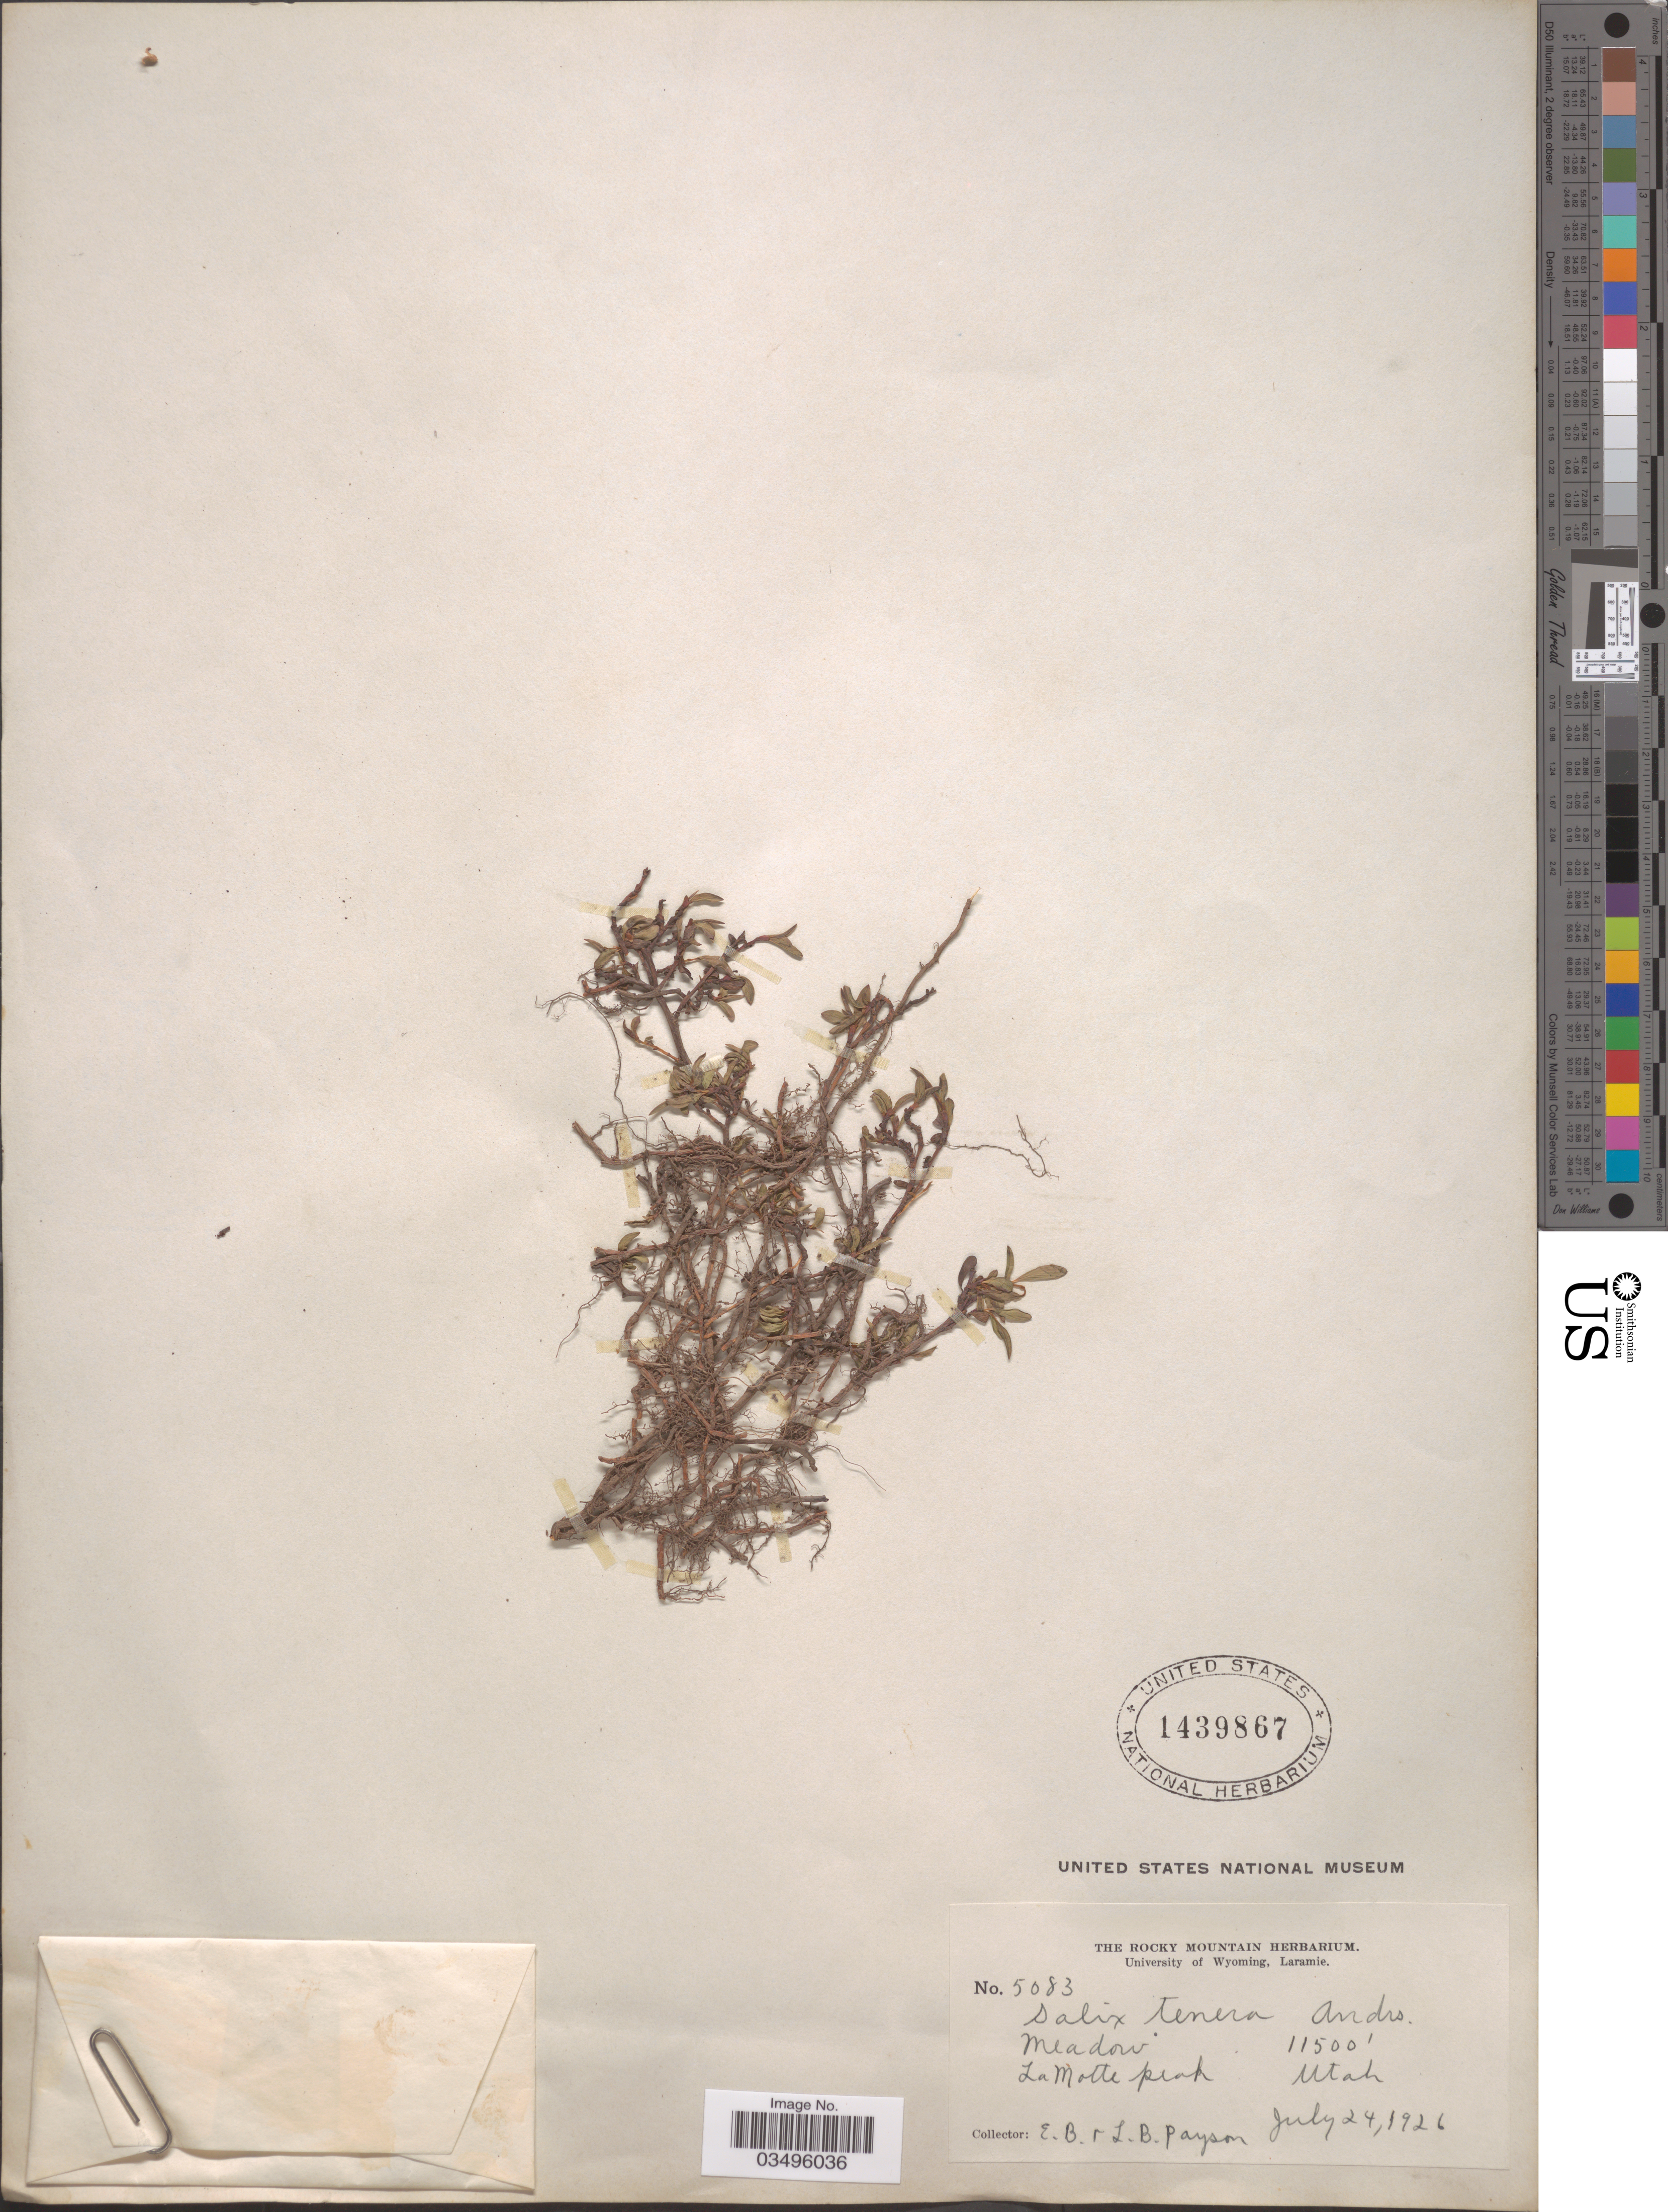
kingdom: Plantae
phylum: Tracheophyta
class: Magnoliopsida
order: Malpighiales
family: Salicaceae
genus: Salix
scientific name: Salix cascadensis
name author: Cockerell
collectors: E. B. Payson & L. Payson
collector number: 5083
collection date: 1926-07-24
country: United States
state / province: Utah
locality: La Motte Peak.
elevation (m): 3505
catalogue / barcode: US 1439867